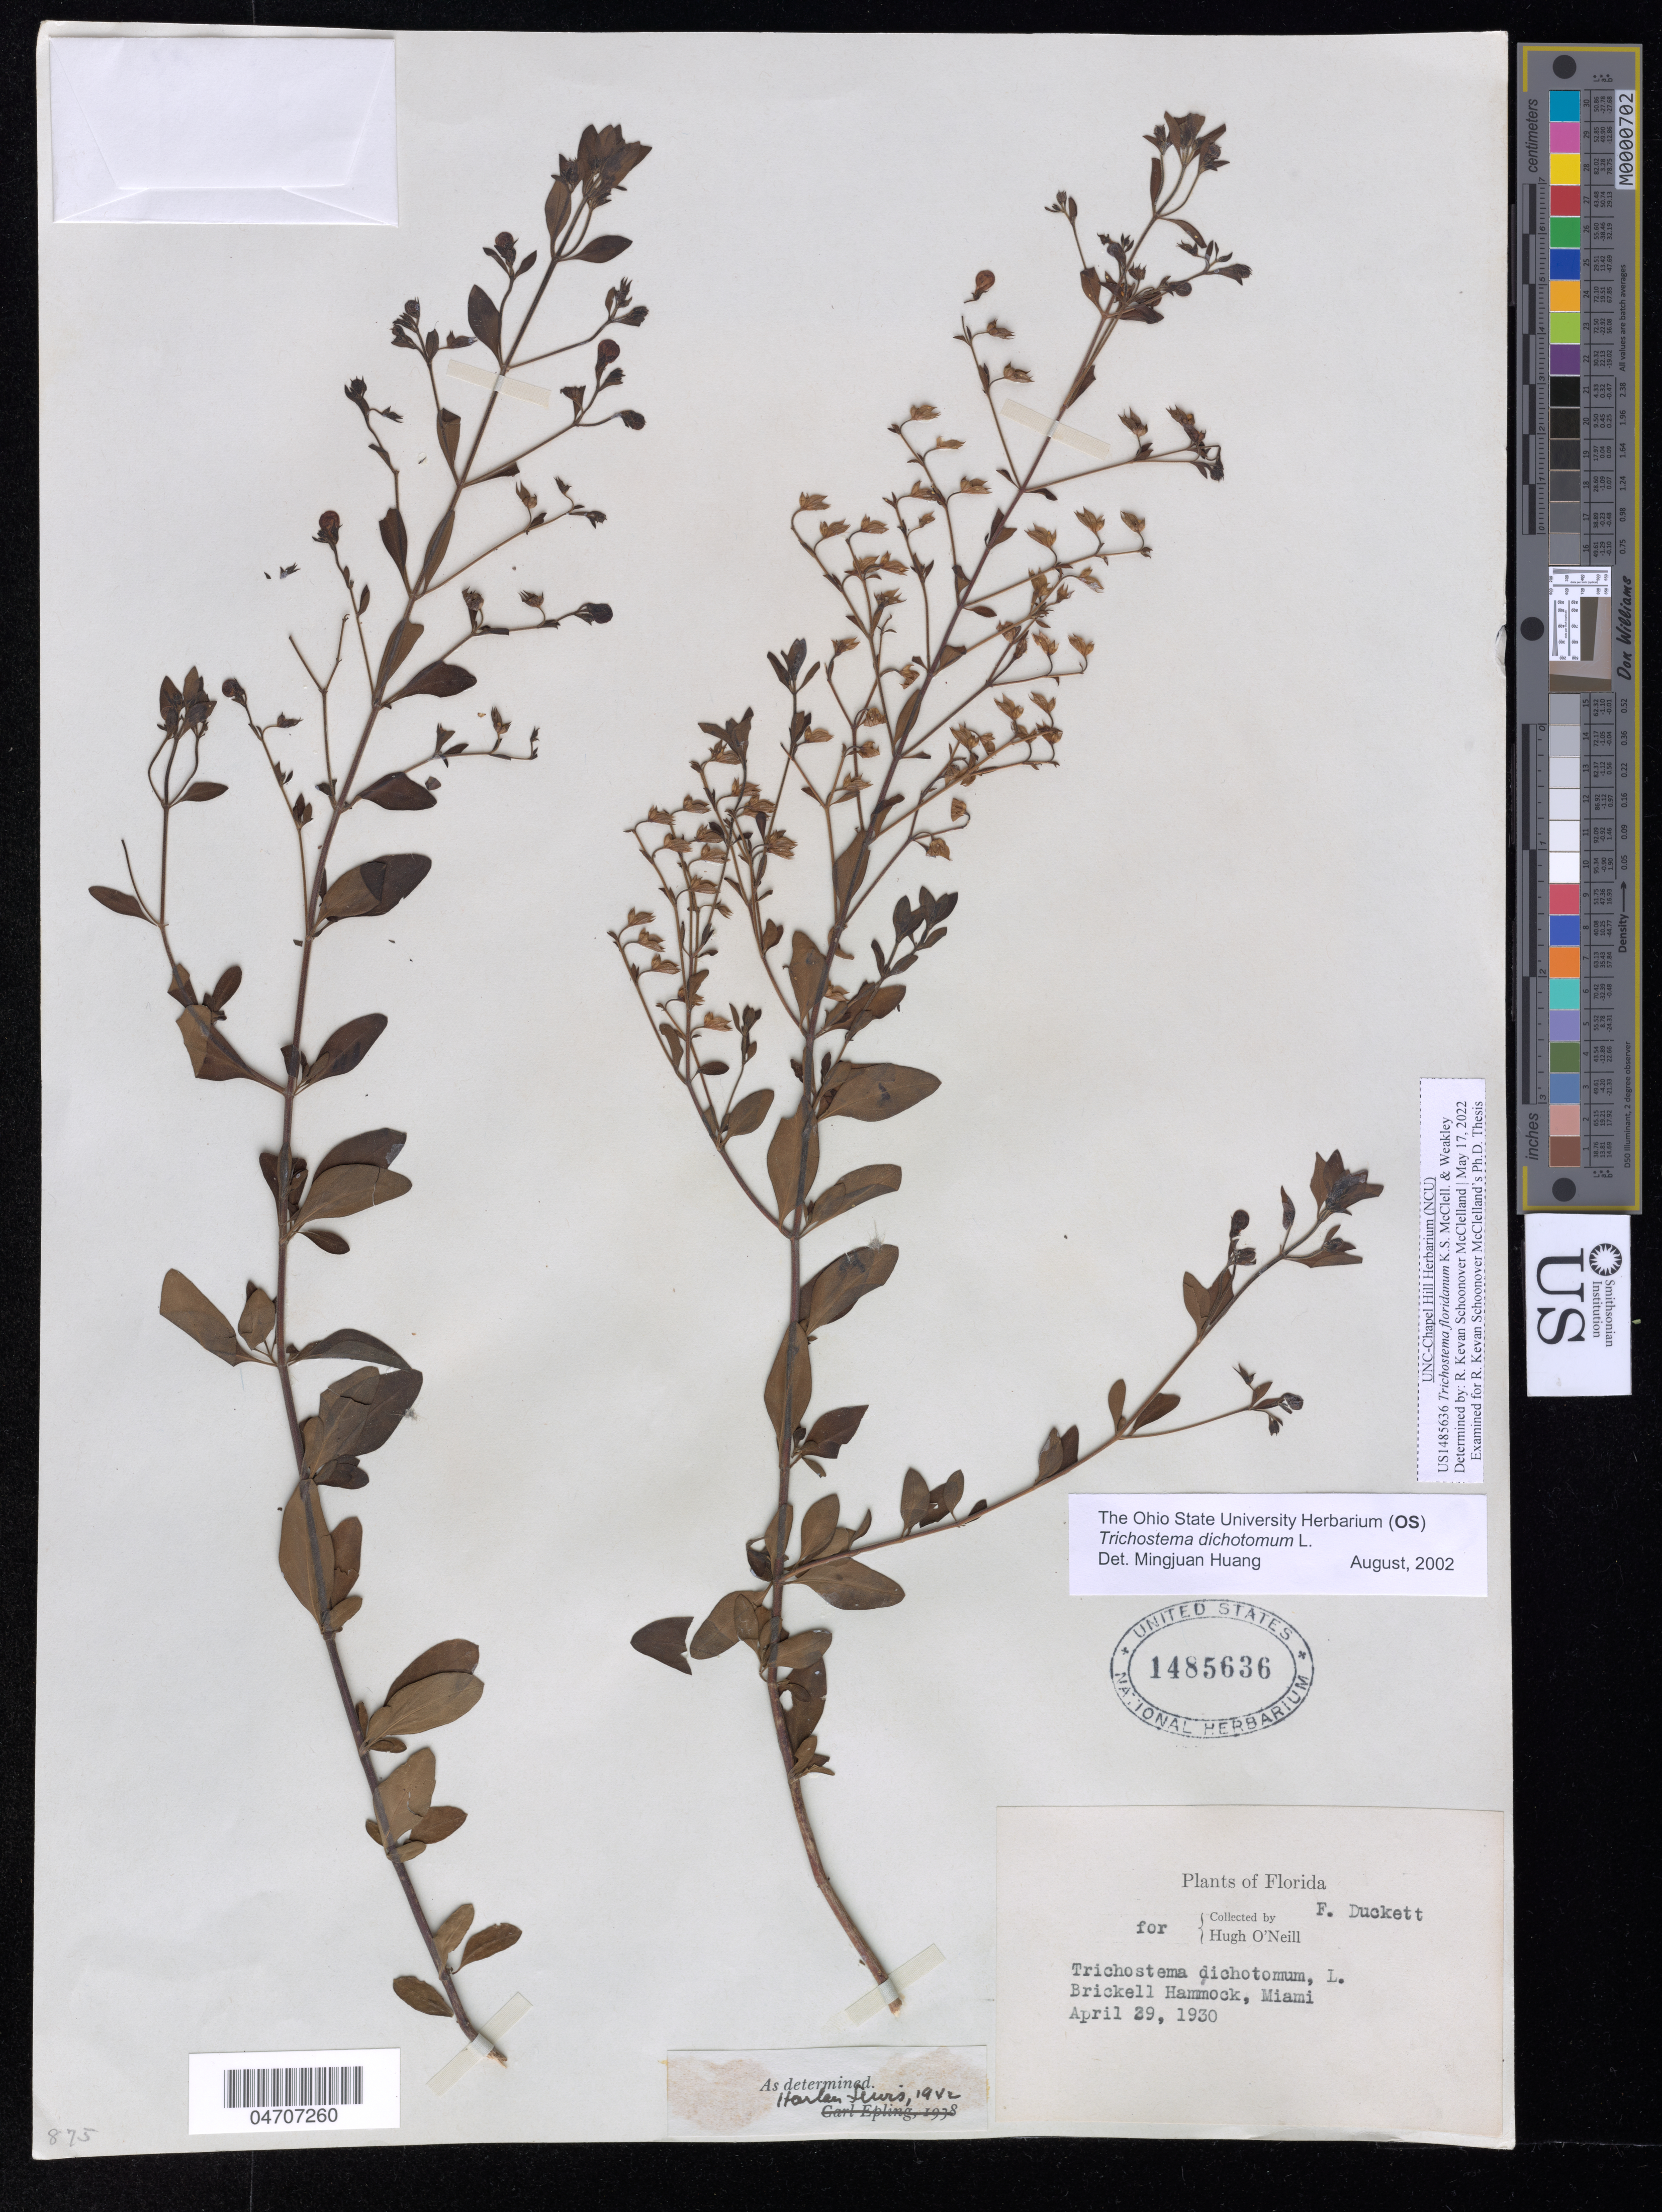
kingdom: Plantae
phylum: Tracheophyta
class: Magnoliopsida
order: Lamiales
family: Lamiaceae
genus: Trichostema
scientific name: Trichostema floridanum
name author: K. S. McClell. & Weakley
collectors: H. O'Neill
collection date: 1930-04-29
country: United States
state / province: Florida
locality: Brickell Hammock, Miami.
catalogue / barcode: US 1485636